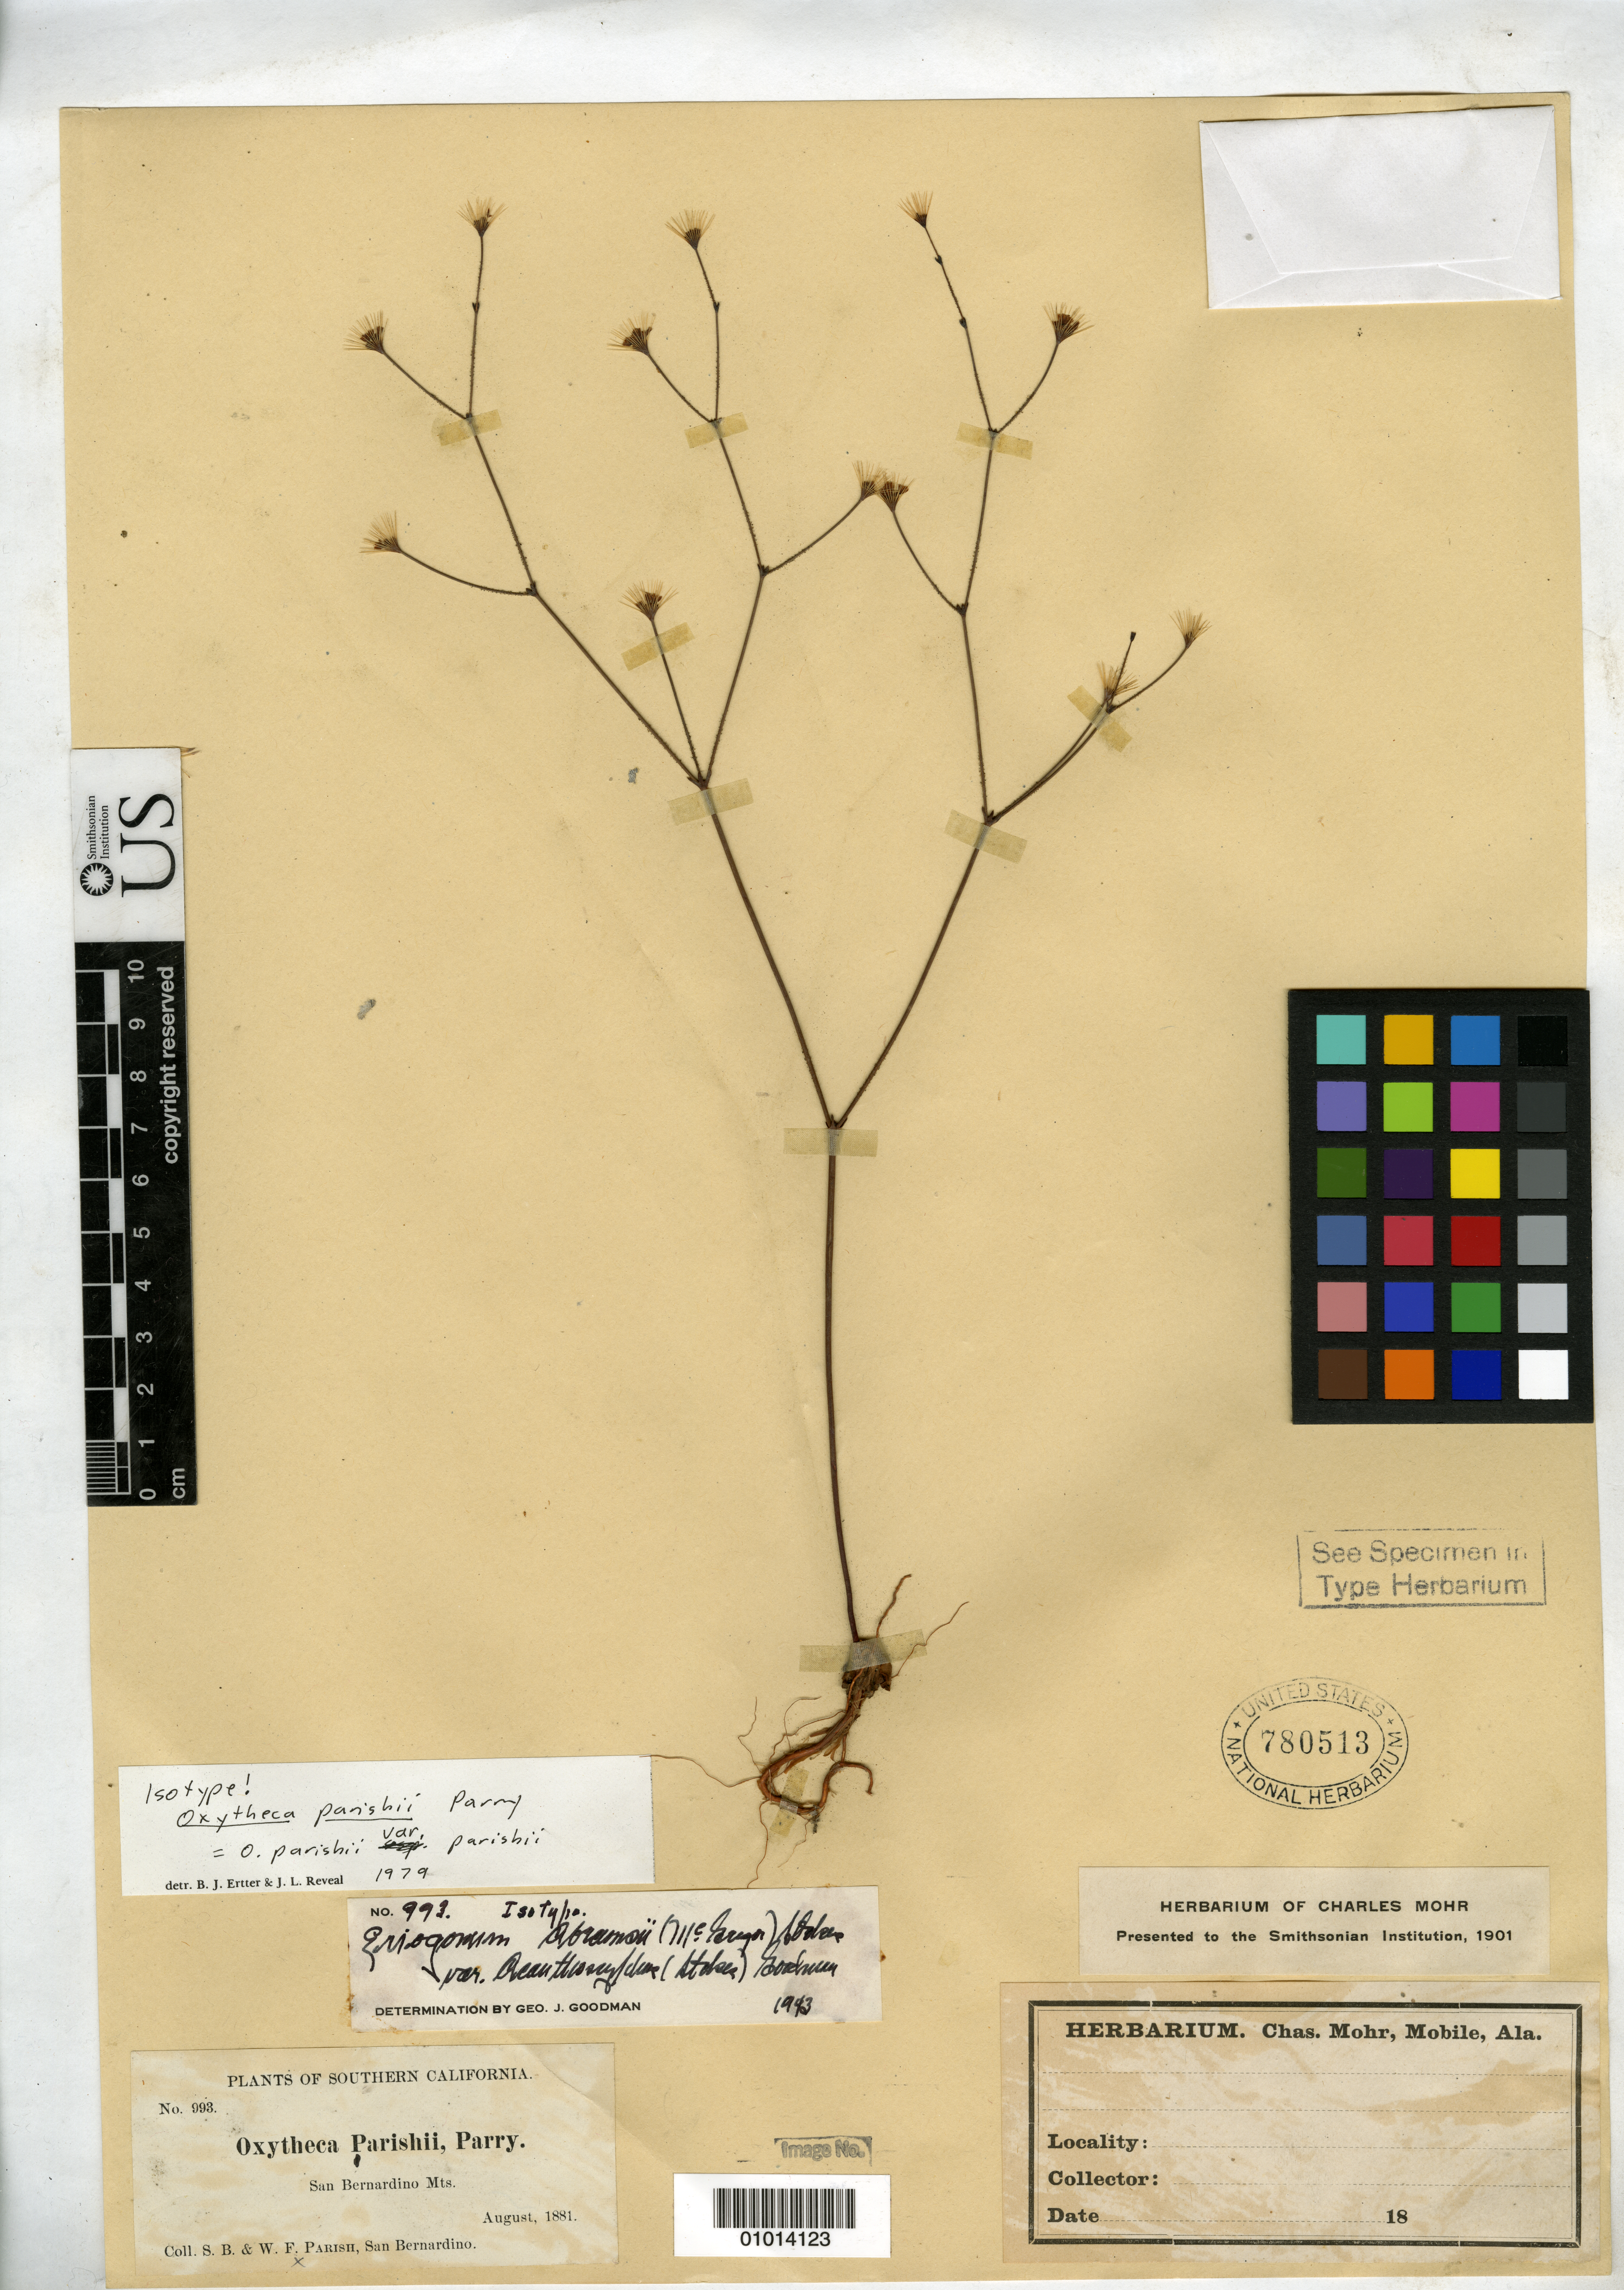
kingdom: Plantae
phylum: Tracheophyta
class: Magnoliopsida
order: Caryophyllales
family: Polygonaceae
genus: Oxytheca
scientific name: Oxytheca parishii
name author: Parry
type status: Possible Isotype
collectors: S. B. Parish & W. F. Parish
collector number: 993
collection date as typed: Aug 1881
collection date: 1881-08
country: United States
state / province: California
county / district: San Bernardino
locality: San Bernardino Mts.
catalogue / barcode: US 780513